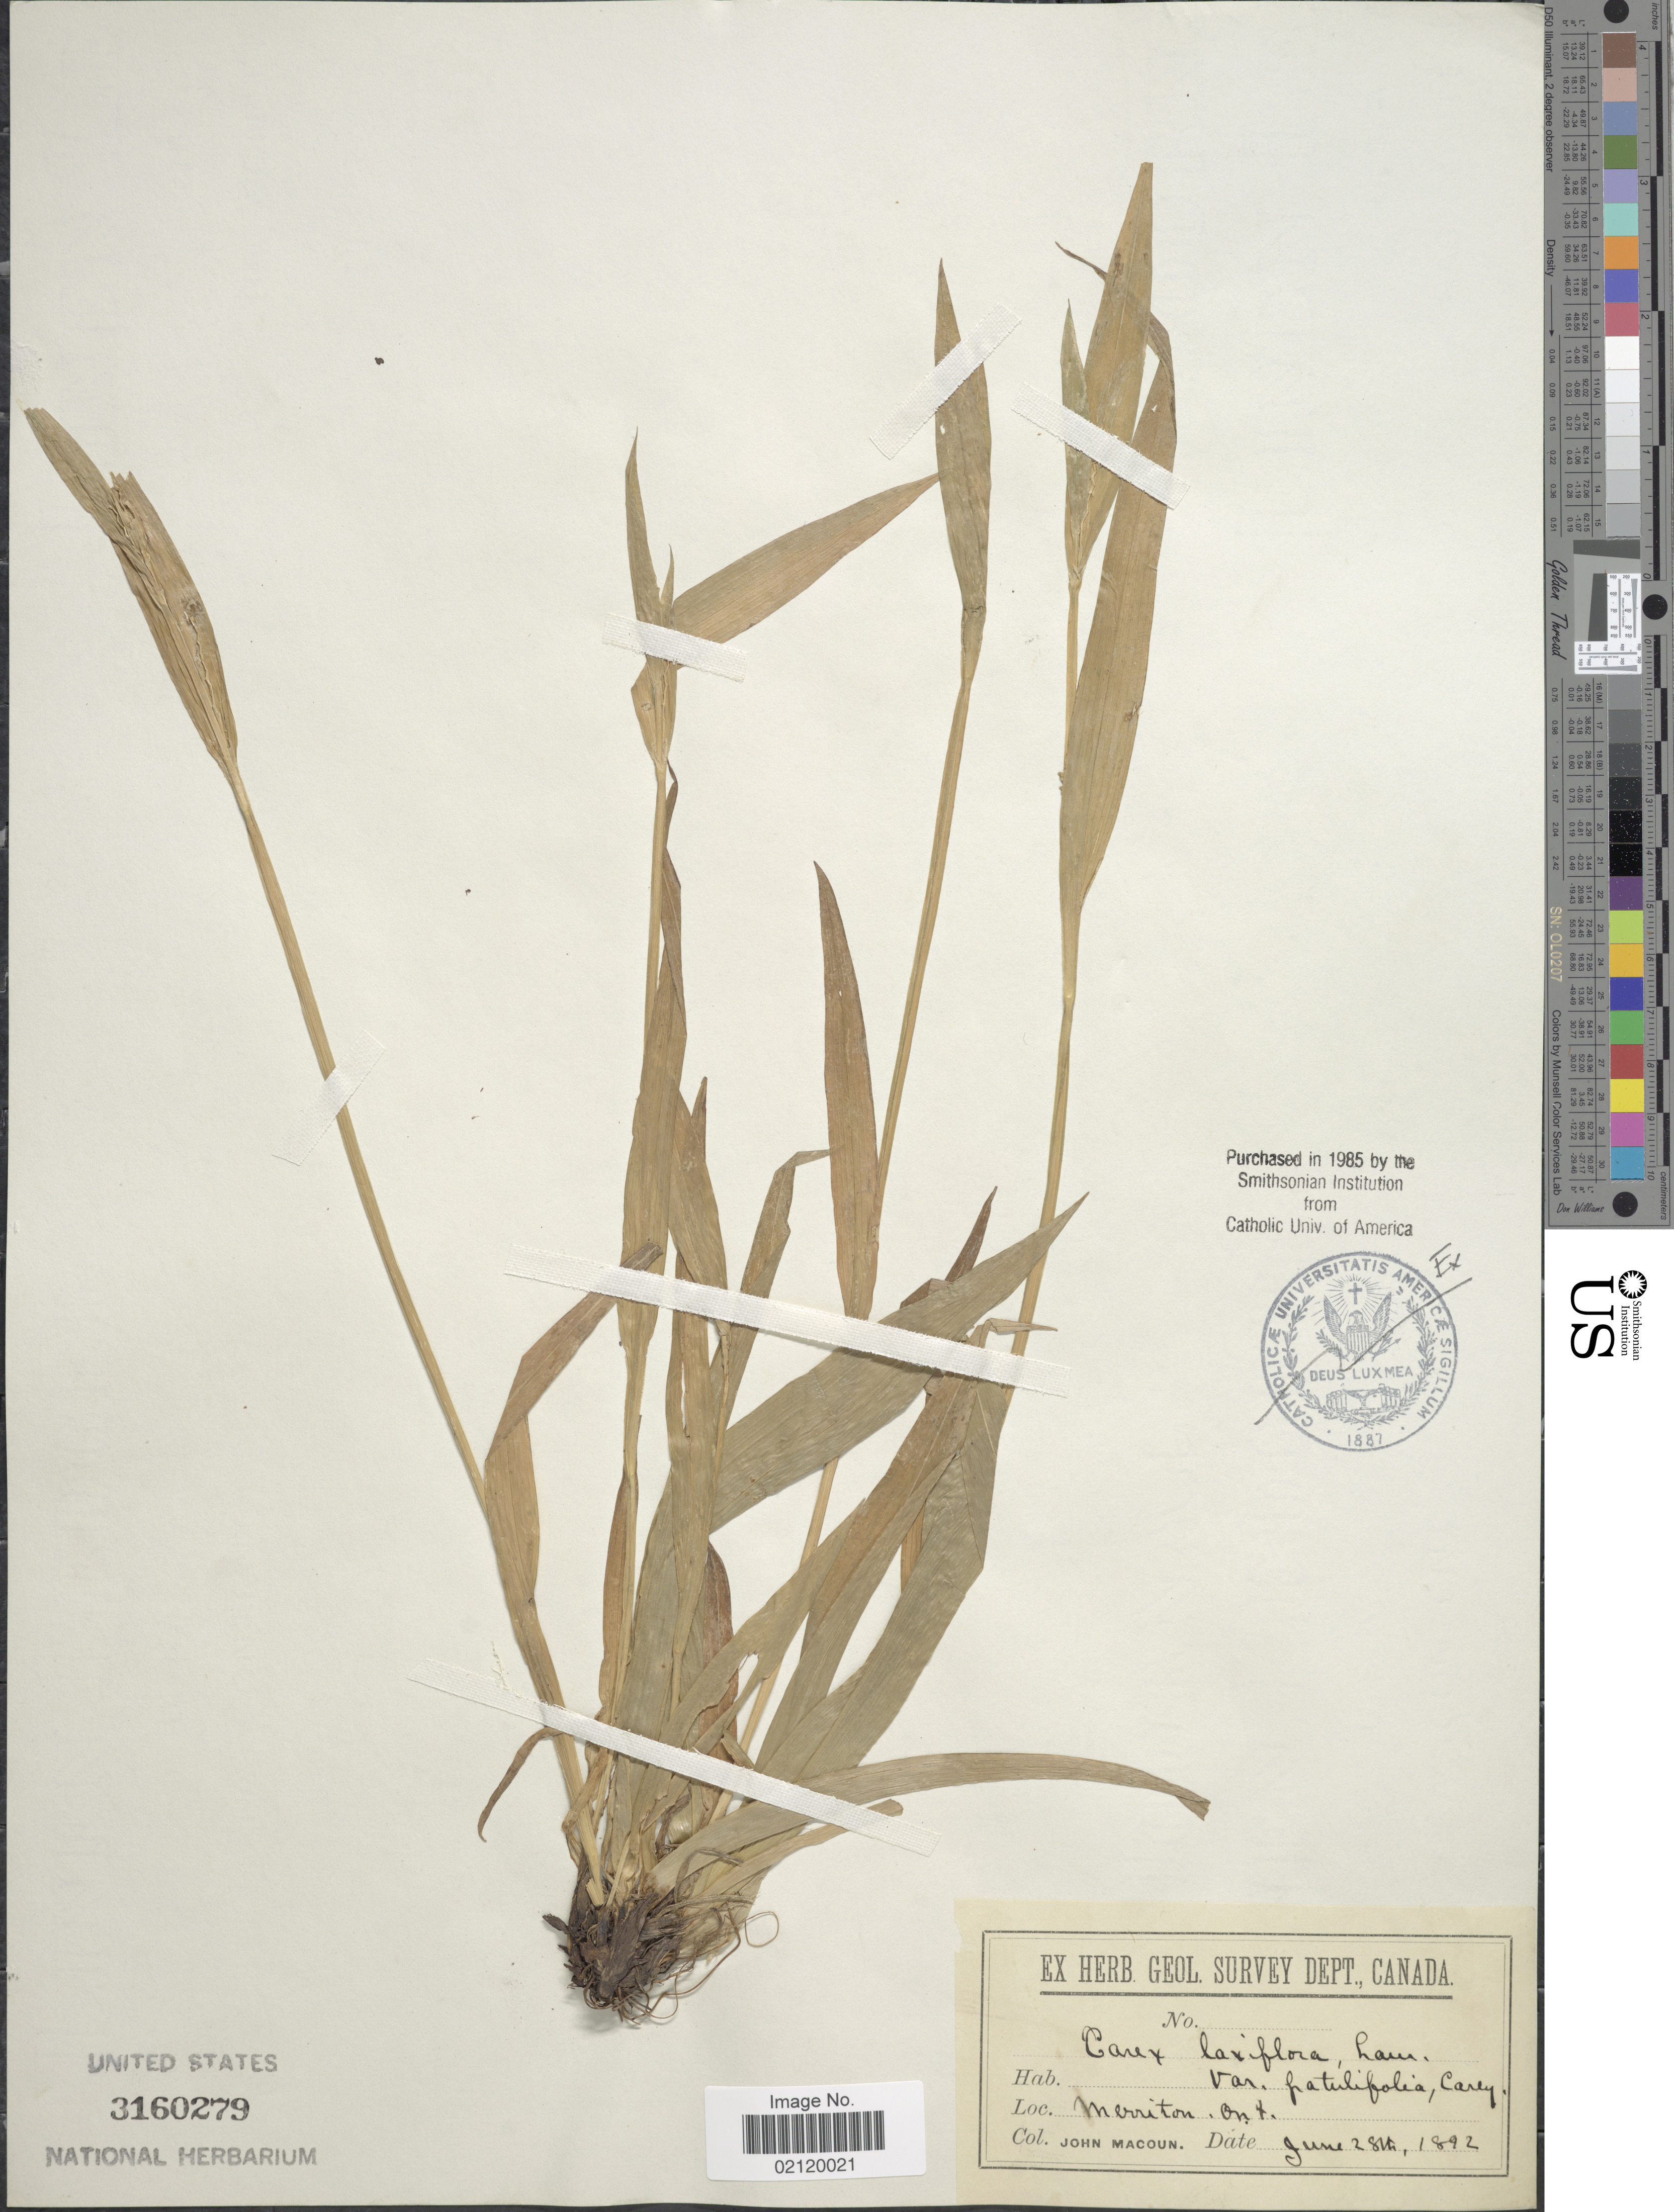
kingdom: Plantae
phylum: Tracheophyta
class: Liliopsida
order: Poales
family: Cyperaceae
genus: Carex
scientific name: Carex laxiflora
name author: Lam.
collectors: J. Macoun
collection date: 1892-06-28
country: Canada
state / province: Ontario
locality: Meriton, Ont.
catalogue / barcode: US 3160279